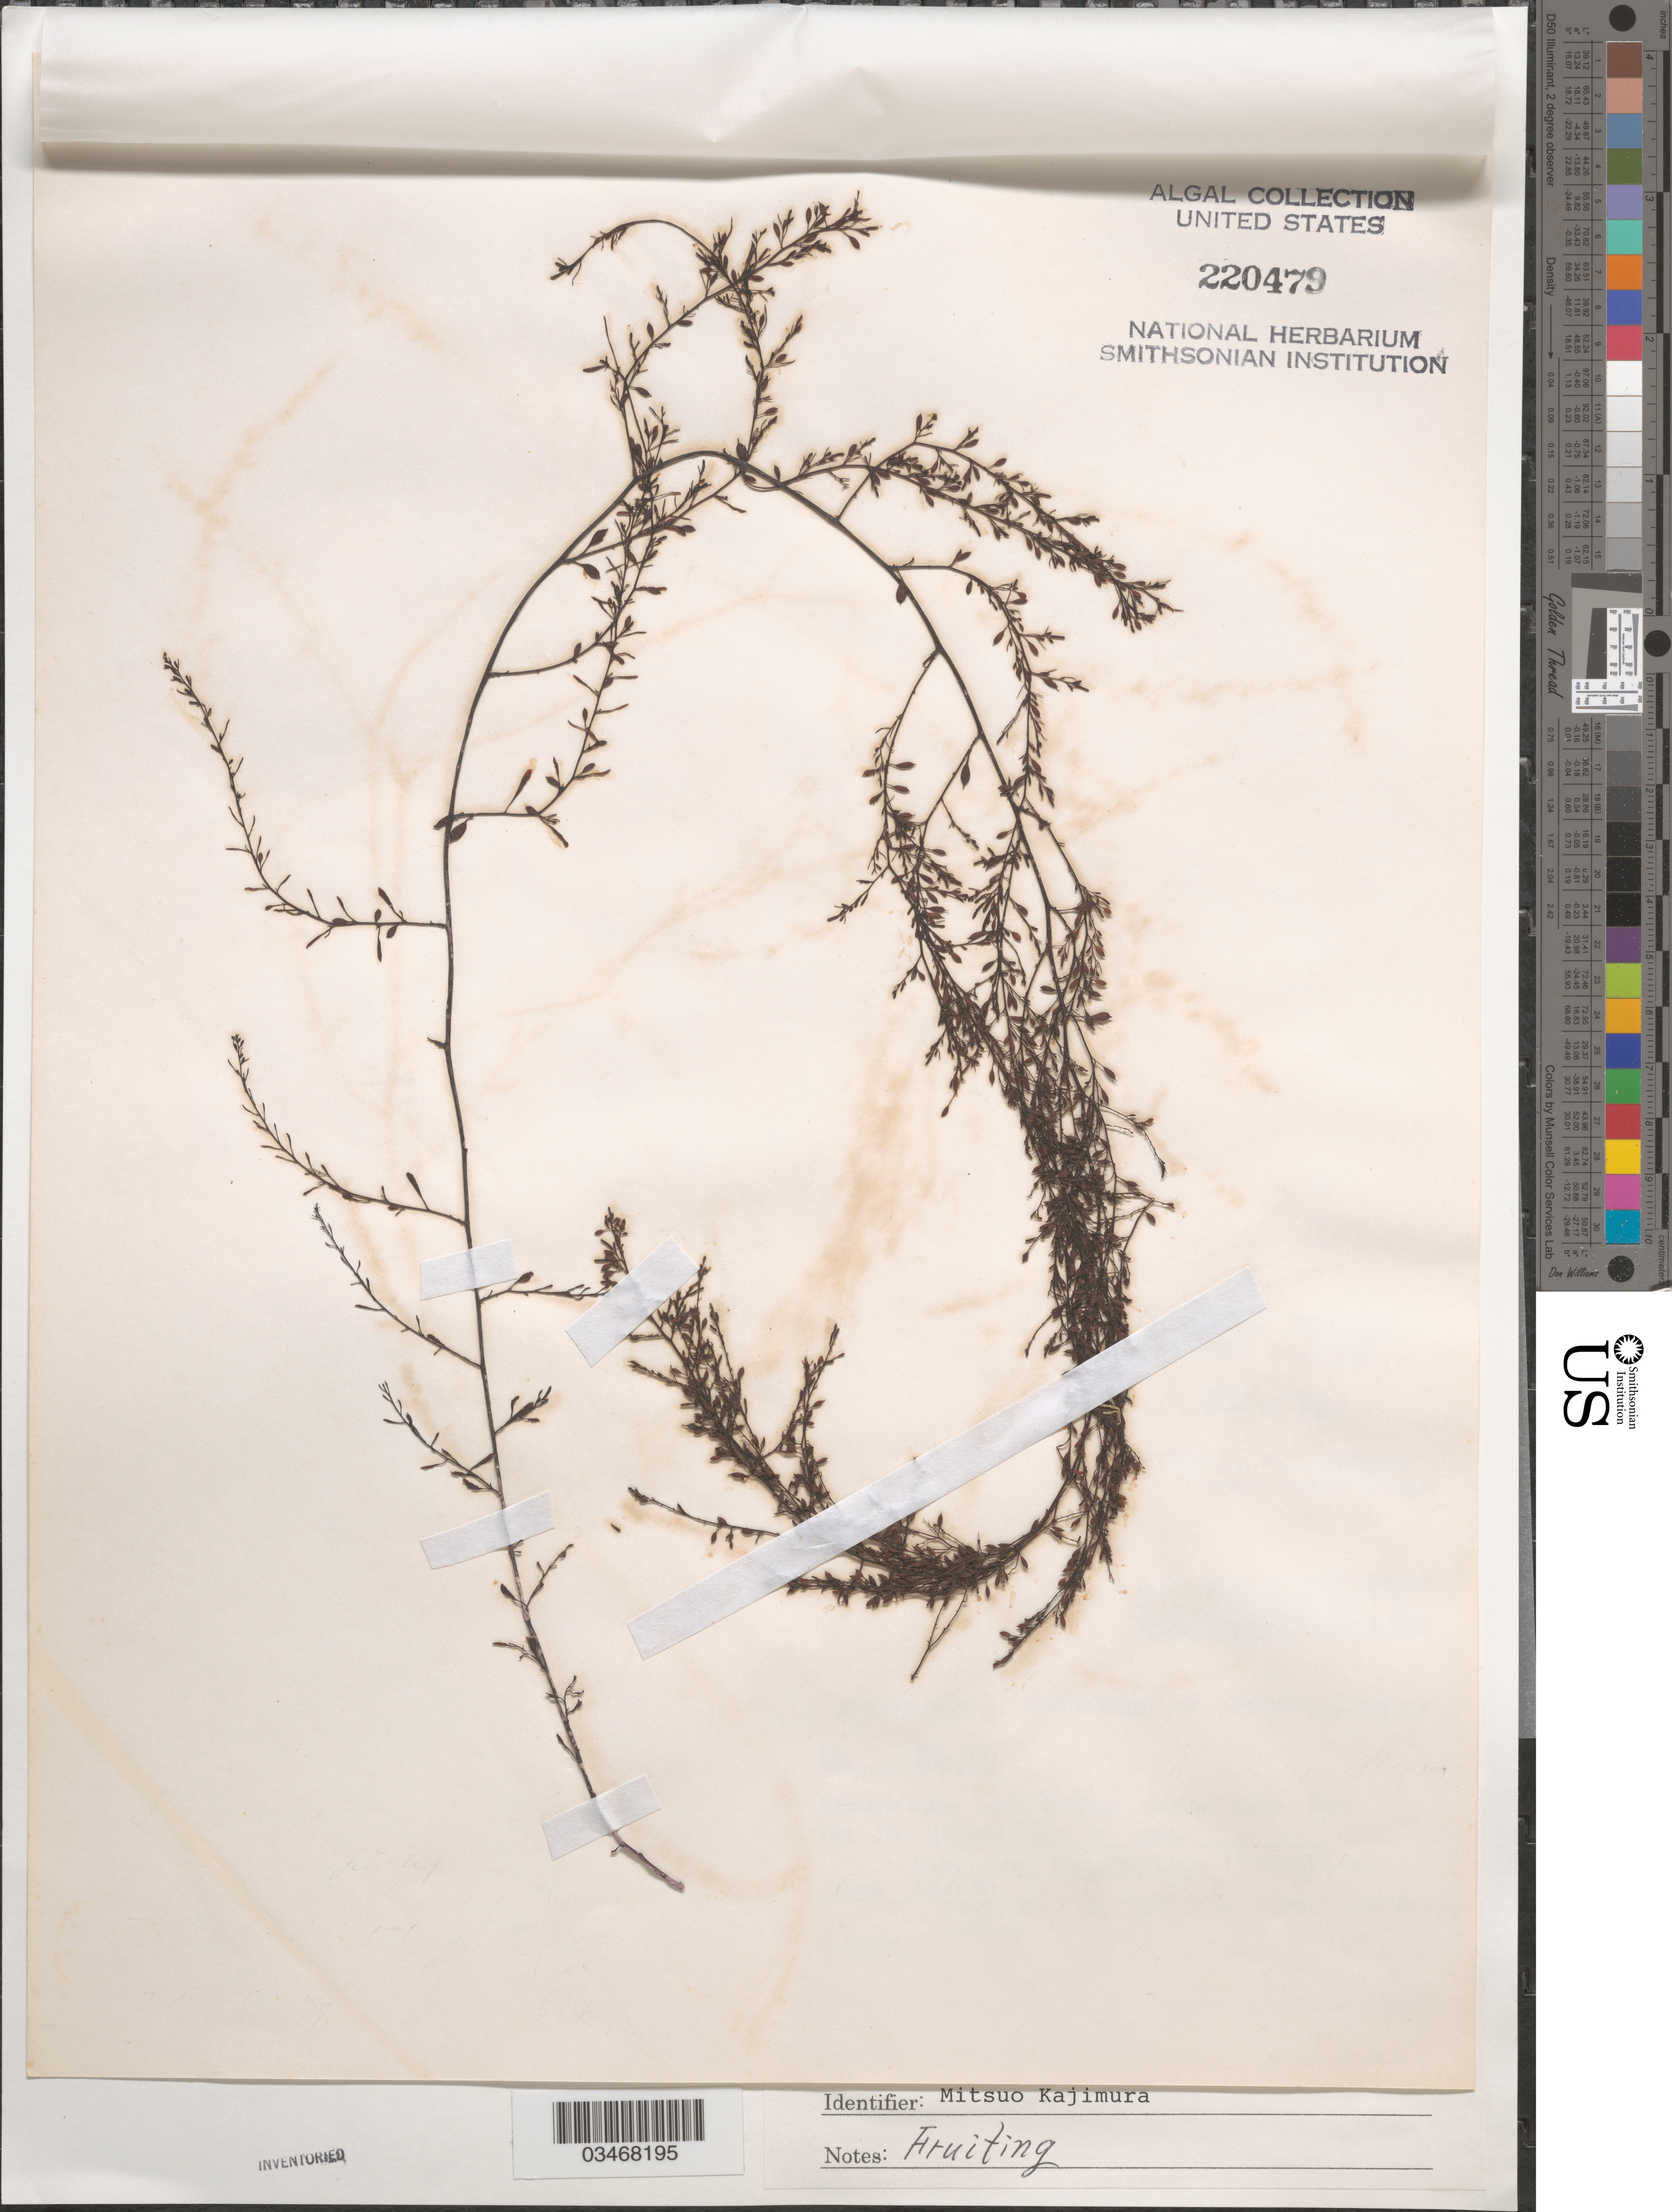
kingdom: Chromista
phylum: Ochrophyta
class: Phaeophyceae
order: Fucales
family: Sargassaceae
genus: Sargassum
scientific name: Sargassum hemiphyllum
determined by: Kajimura, Mitsuo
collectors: M. Kajimura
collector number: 3529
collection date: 1988-06-21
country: Japan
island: Oki Islands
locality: Takatori, at low-tide level, on rocky bottom.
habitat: At low-tide level, on rocky bottom.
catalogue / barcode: US 220479